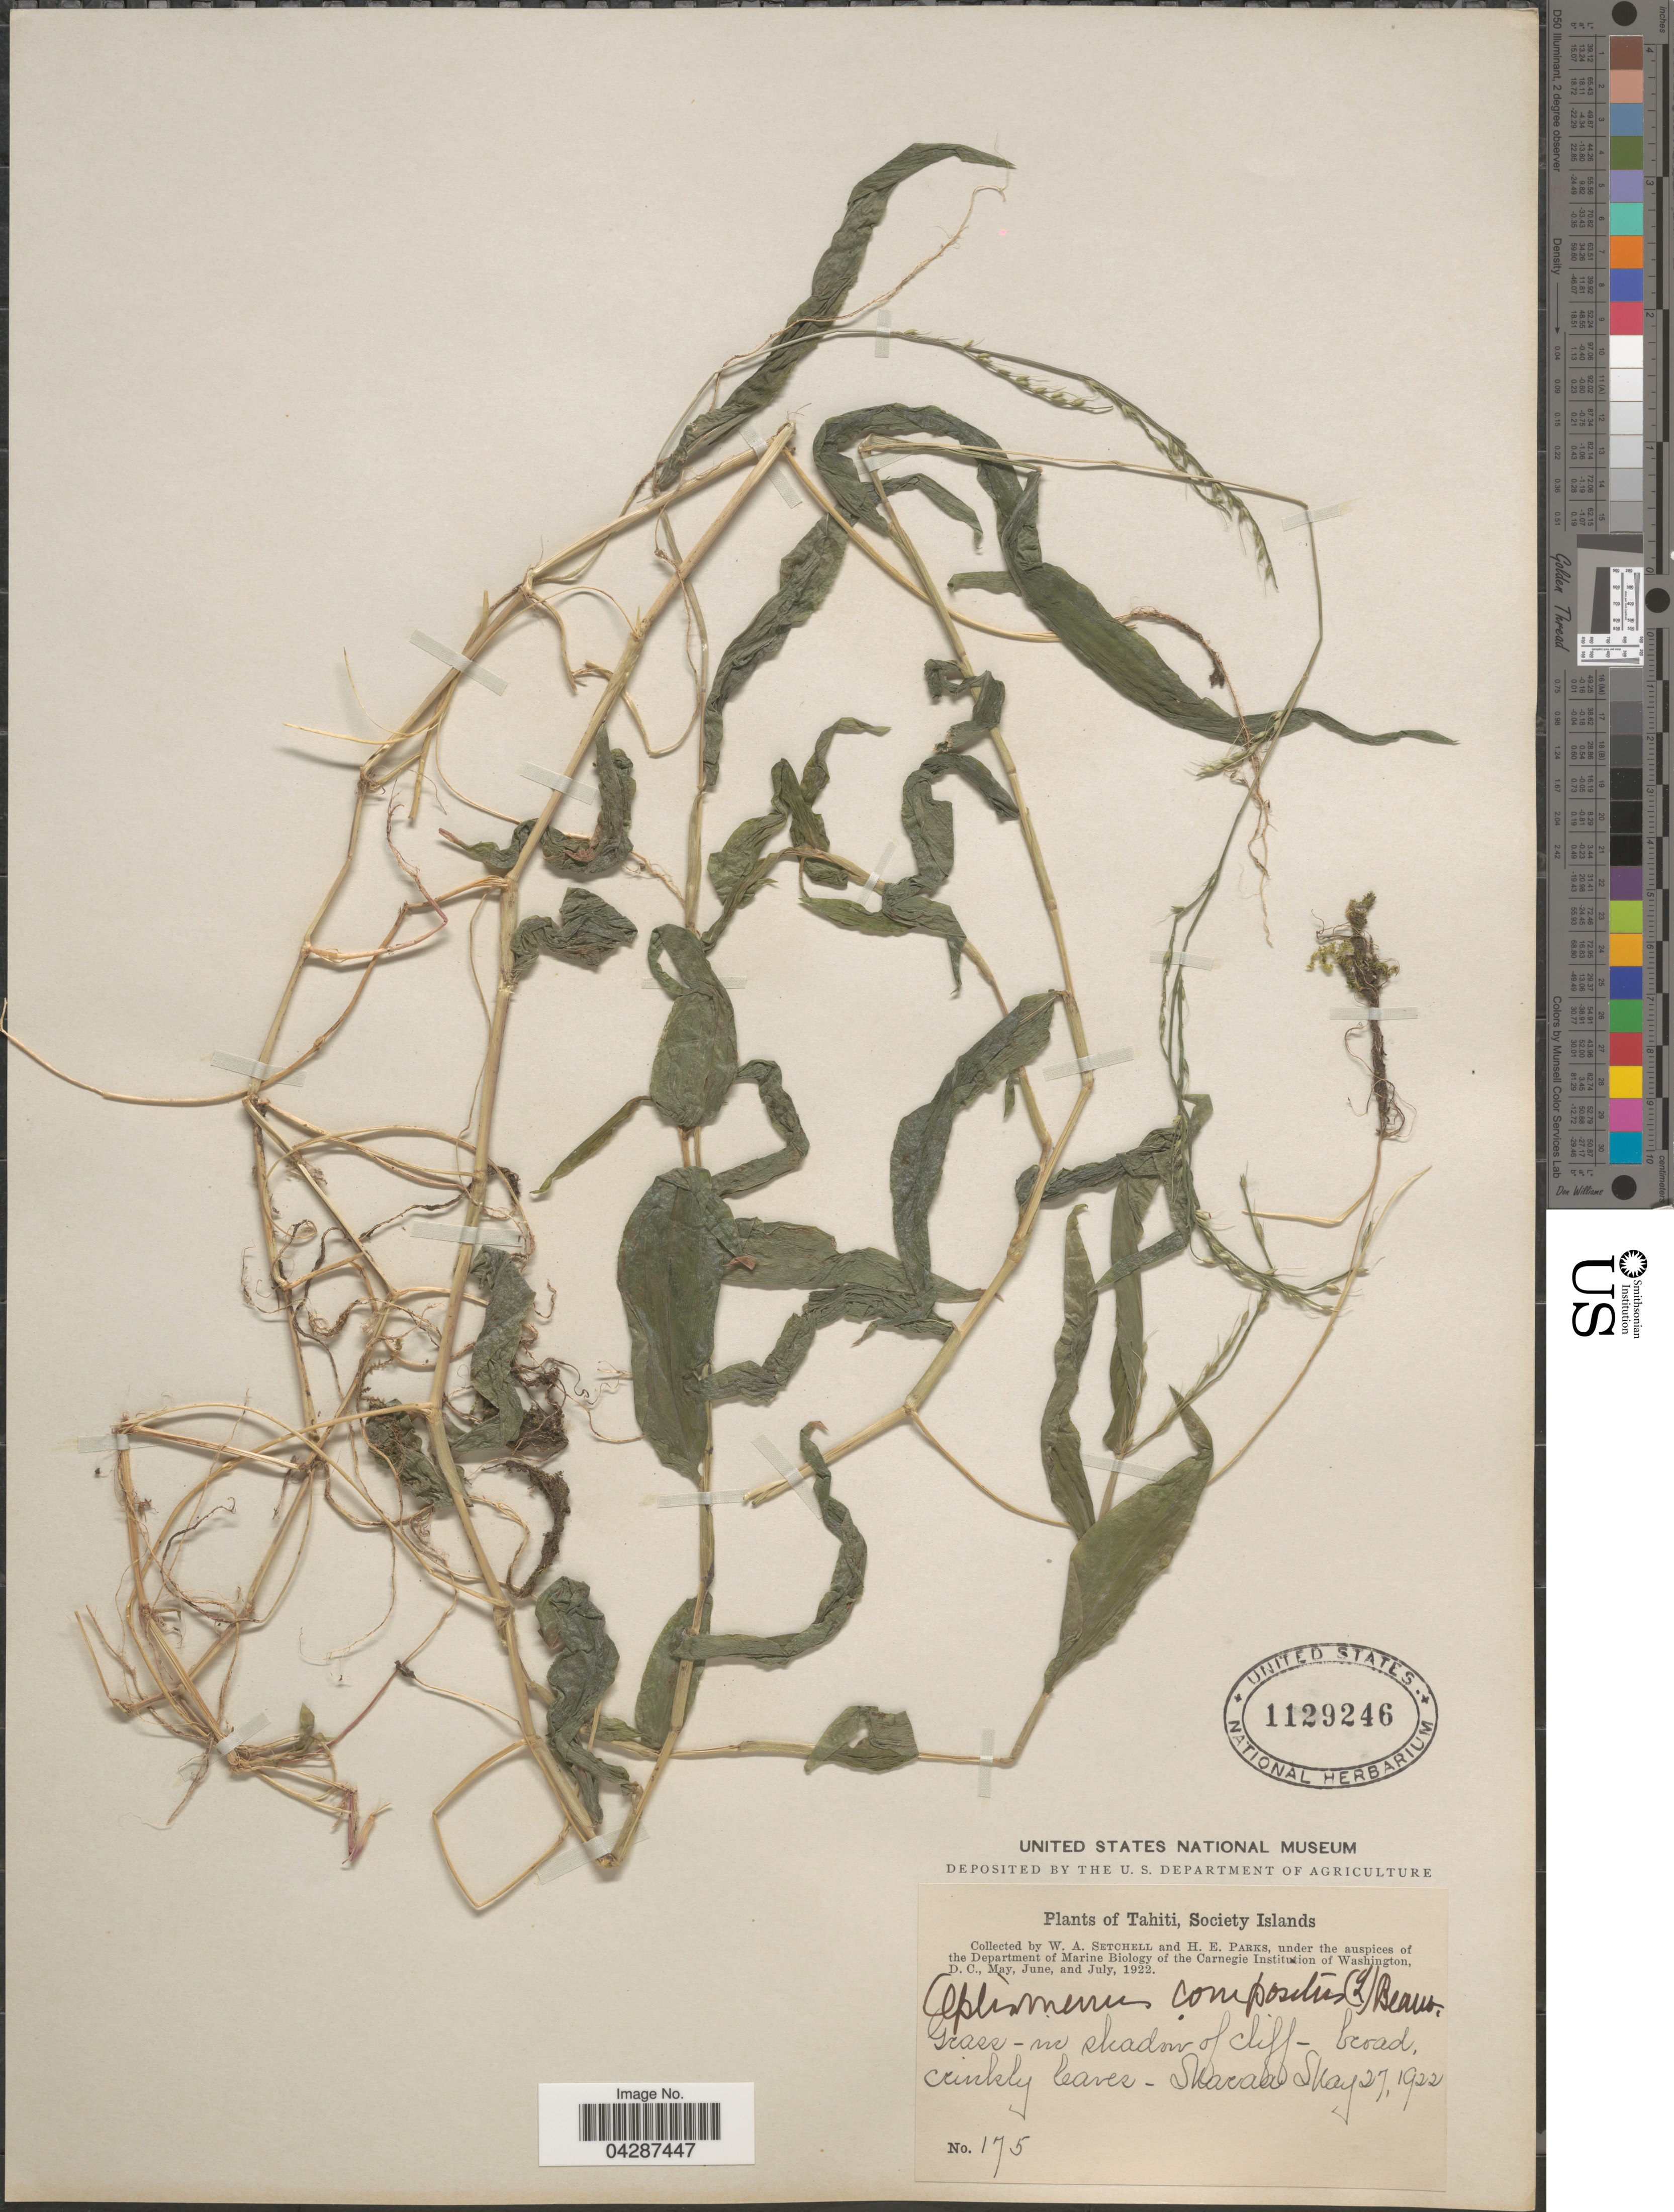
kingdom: Plantae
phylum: Tracheophyta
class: Liliopsida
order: Poales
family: Poaceae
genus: Oplismenus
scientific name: Oplismenus compositus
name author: (L.) P. Beauv.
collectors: W. Setchell & H. E. Parks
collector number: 175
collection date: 1922-05-27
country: French Polynesia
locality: Tahiti, Society islands. In shadow of cliff-broad [interpreted]. Skaraa [interpreted] Skay [interpreted].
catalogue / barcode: US 1129246